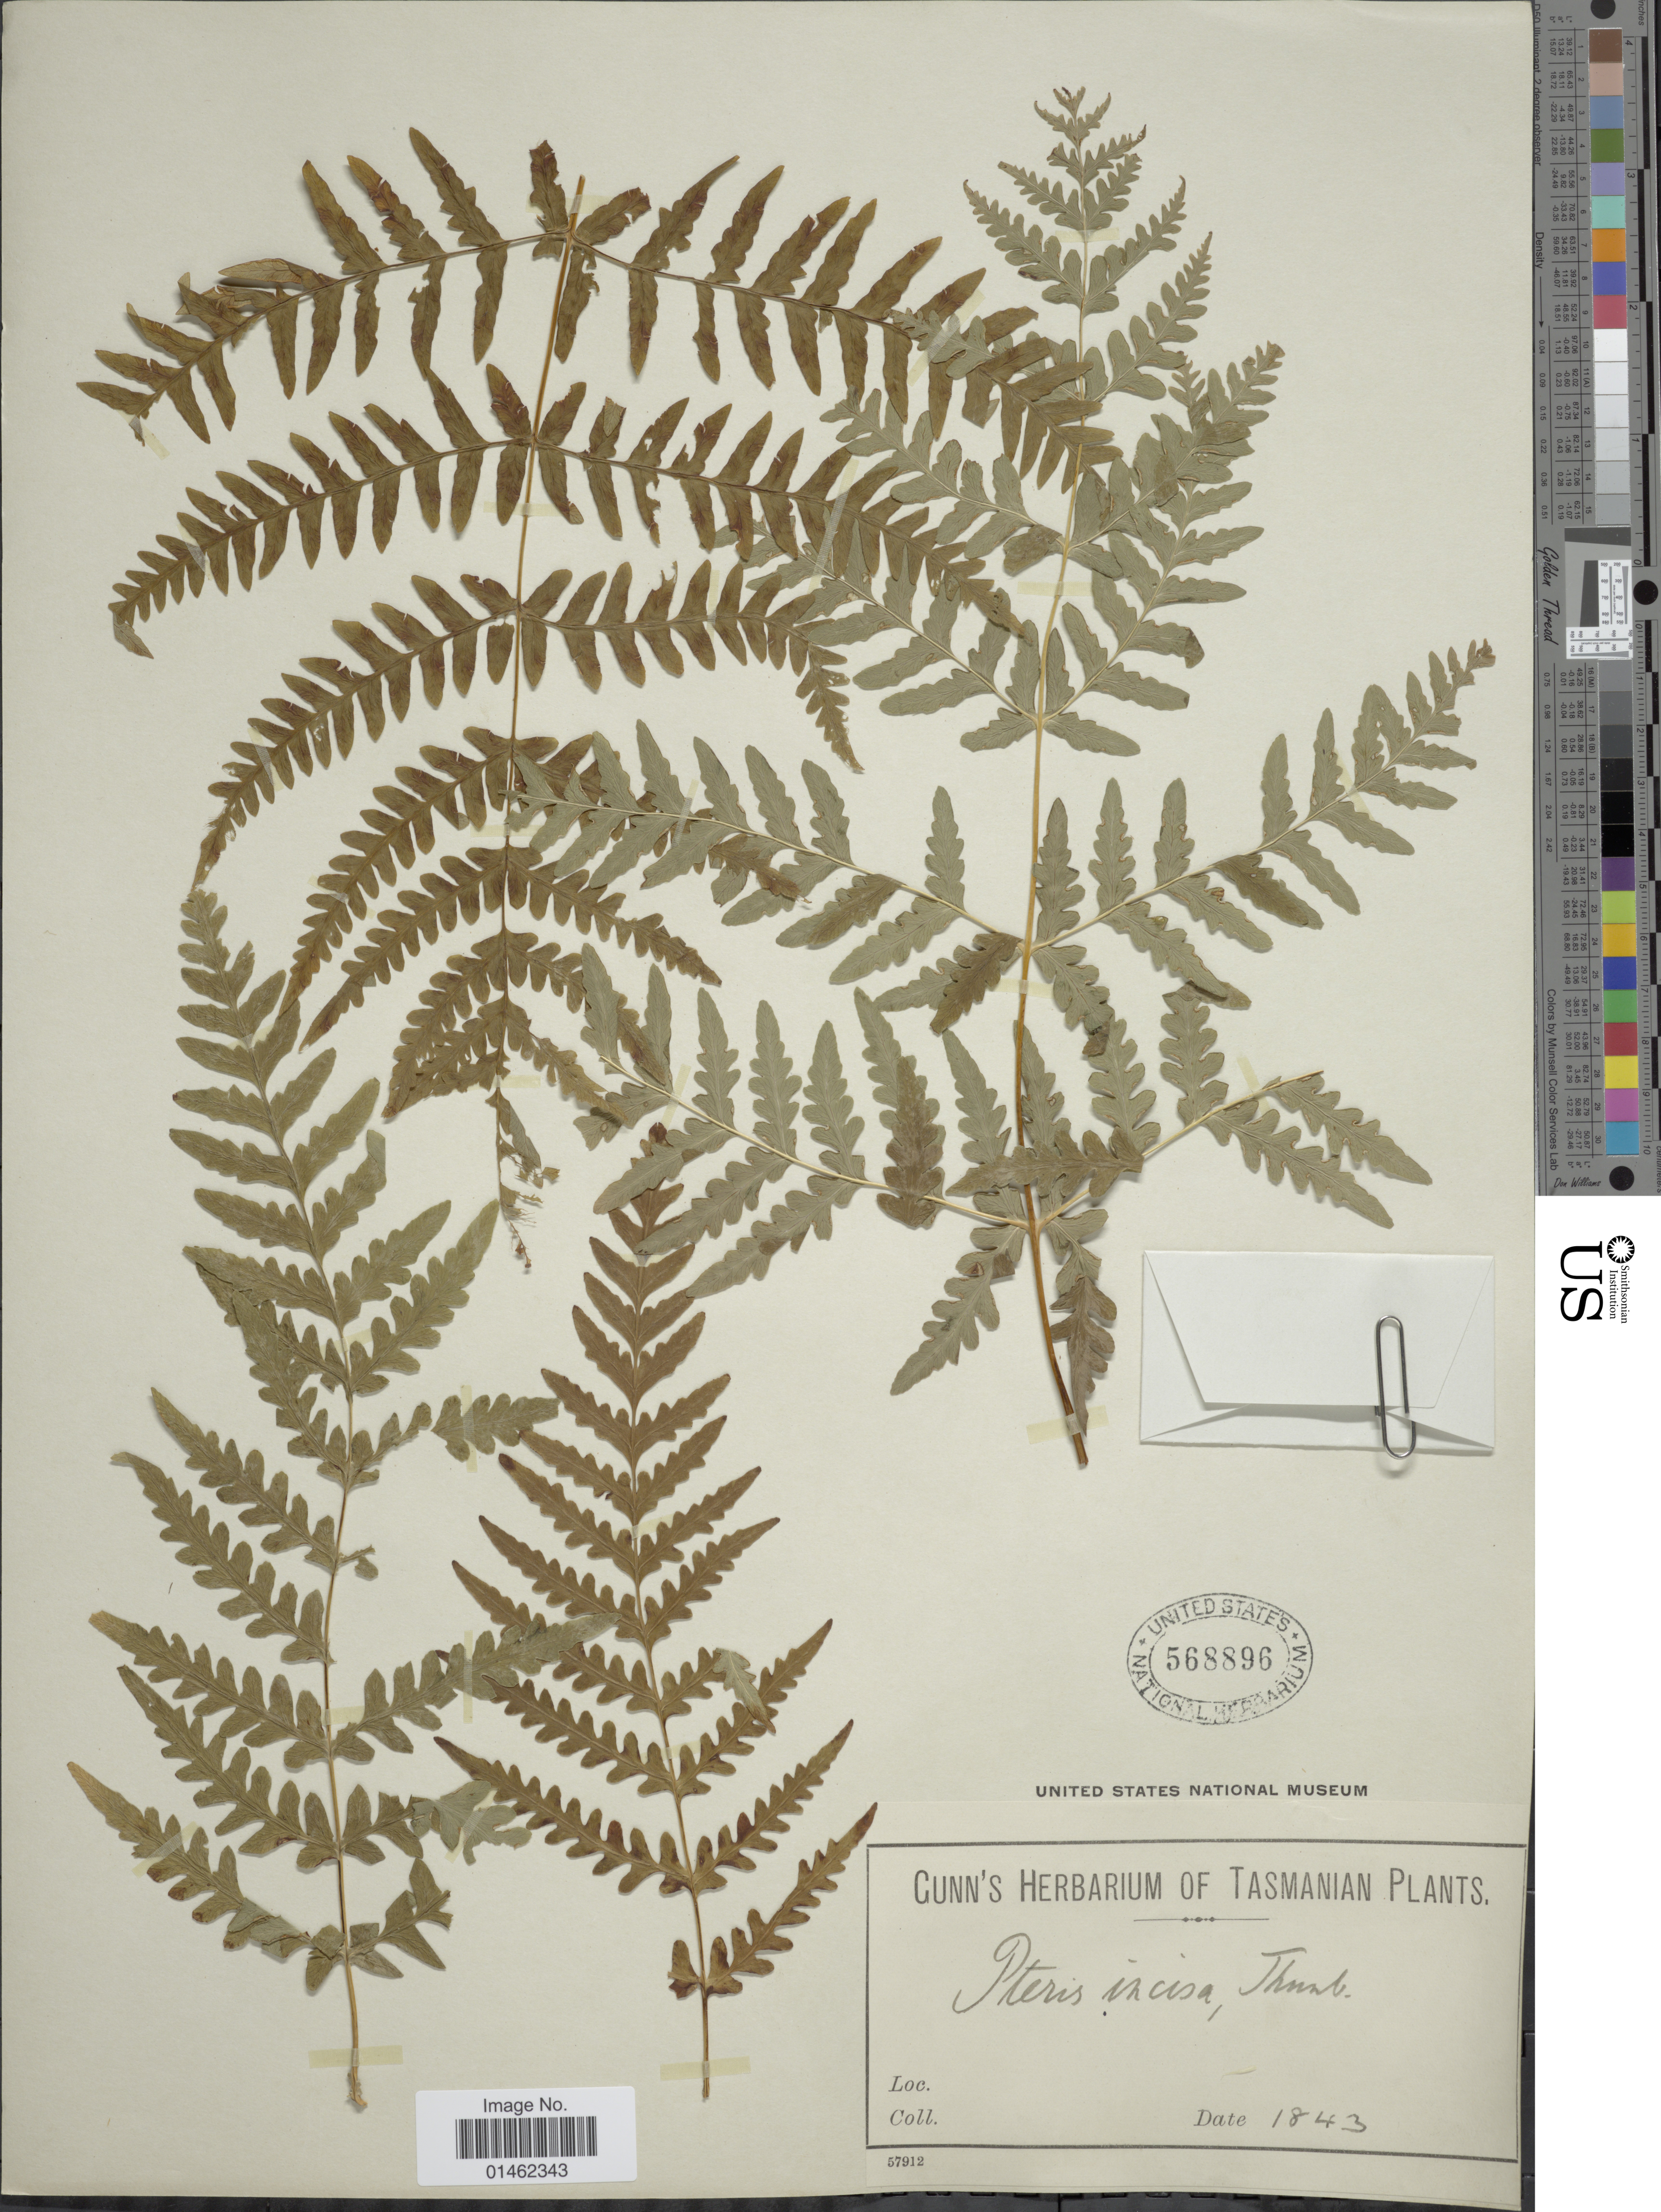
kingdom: Plantae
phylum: Tracheophyta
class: Polypodiopsida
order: Polypodiales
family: Dennstaedtiaceae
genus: Histiopteris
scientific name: Histiopteris incisa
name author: (Thunb.) J. Sm.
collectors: -. Gunn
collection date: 1843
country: Australia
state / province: Tasmania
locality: Tasmanian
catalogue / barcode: US 568896